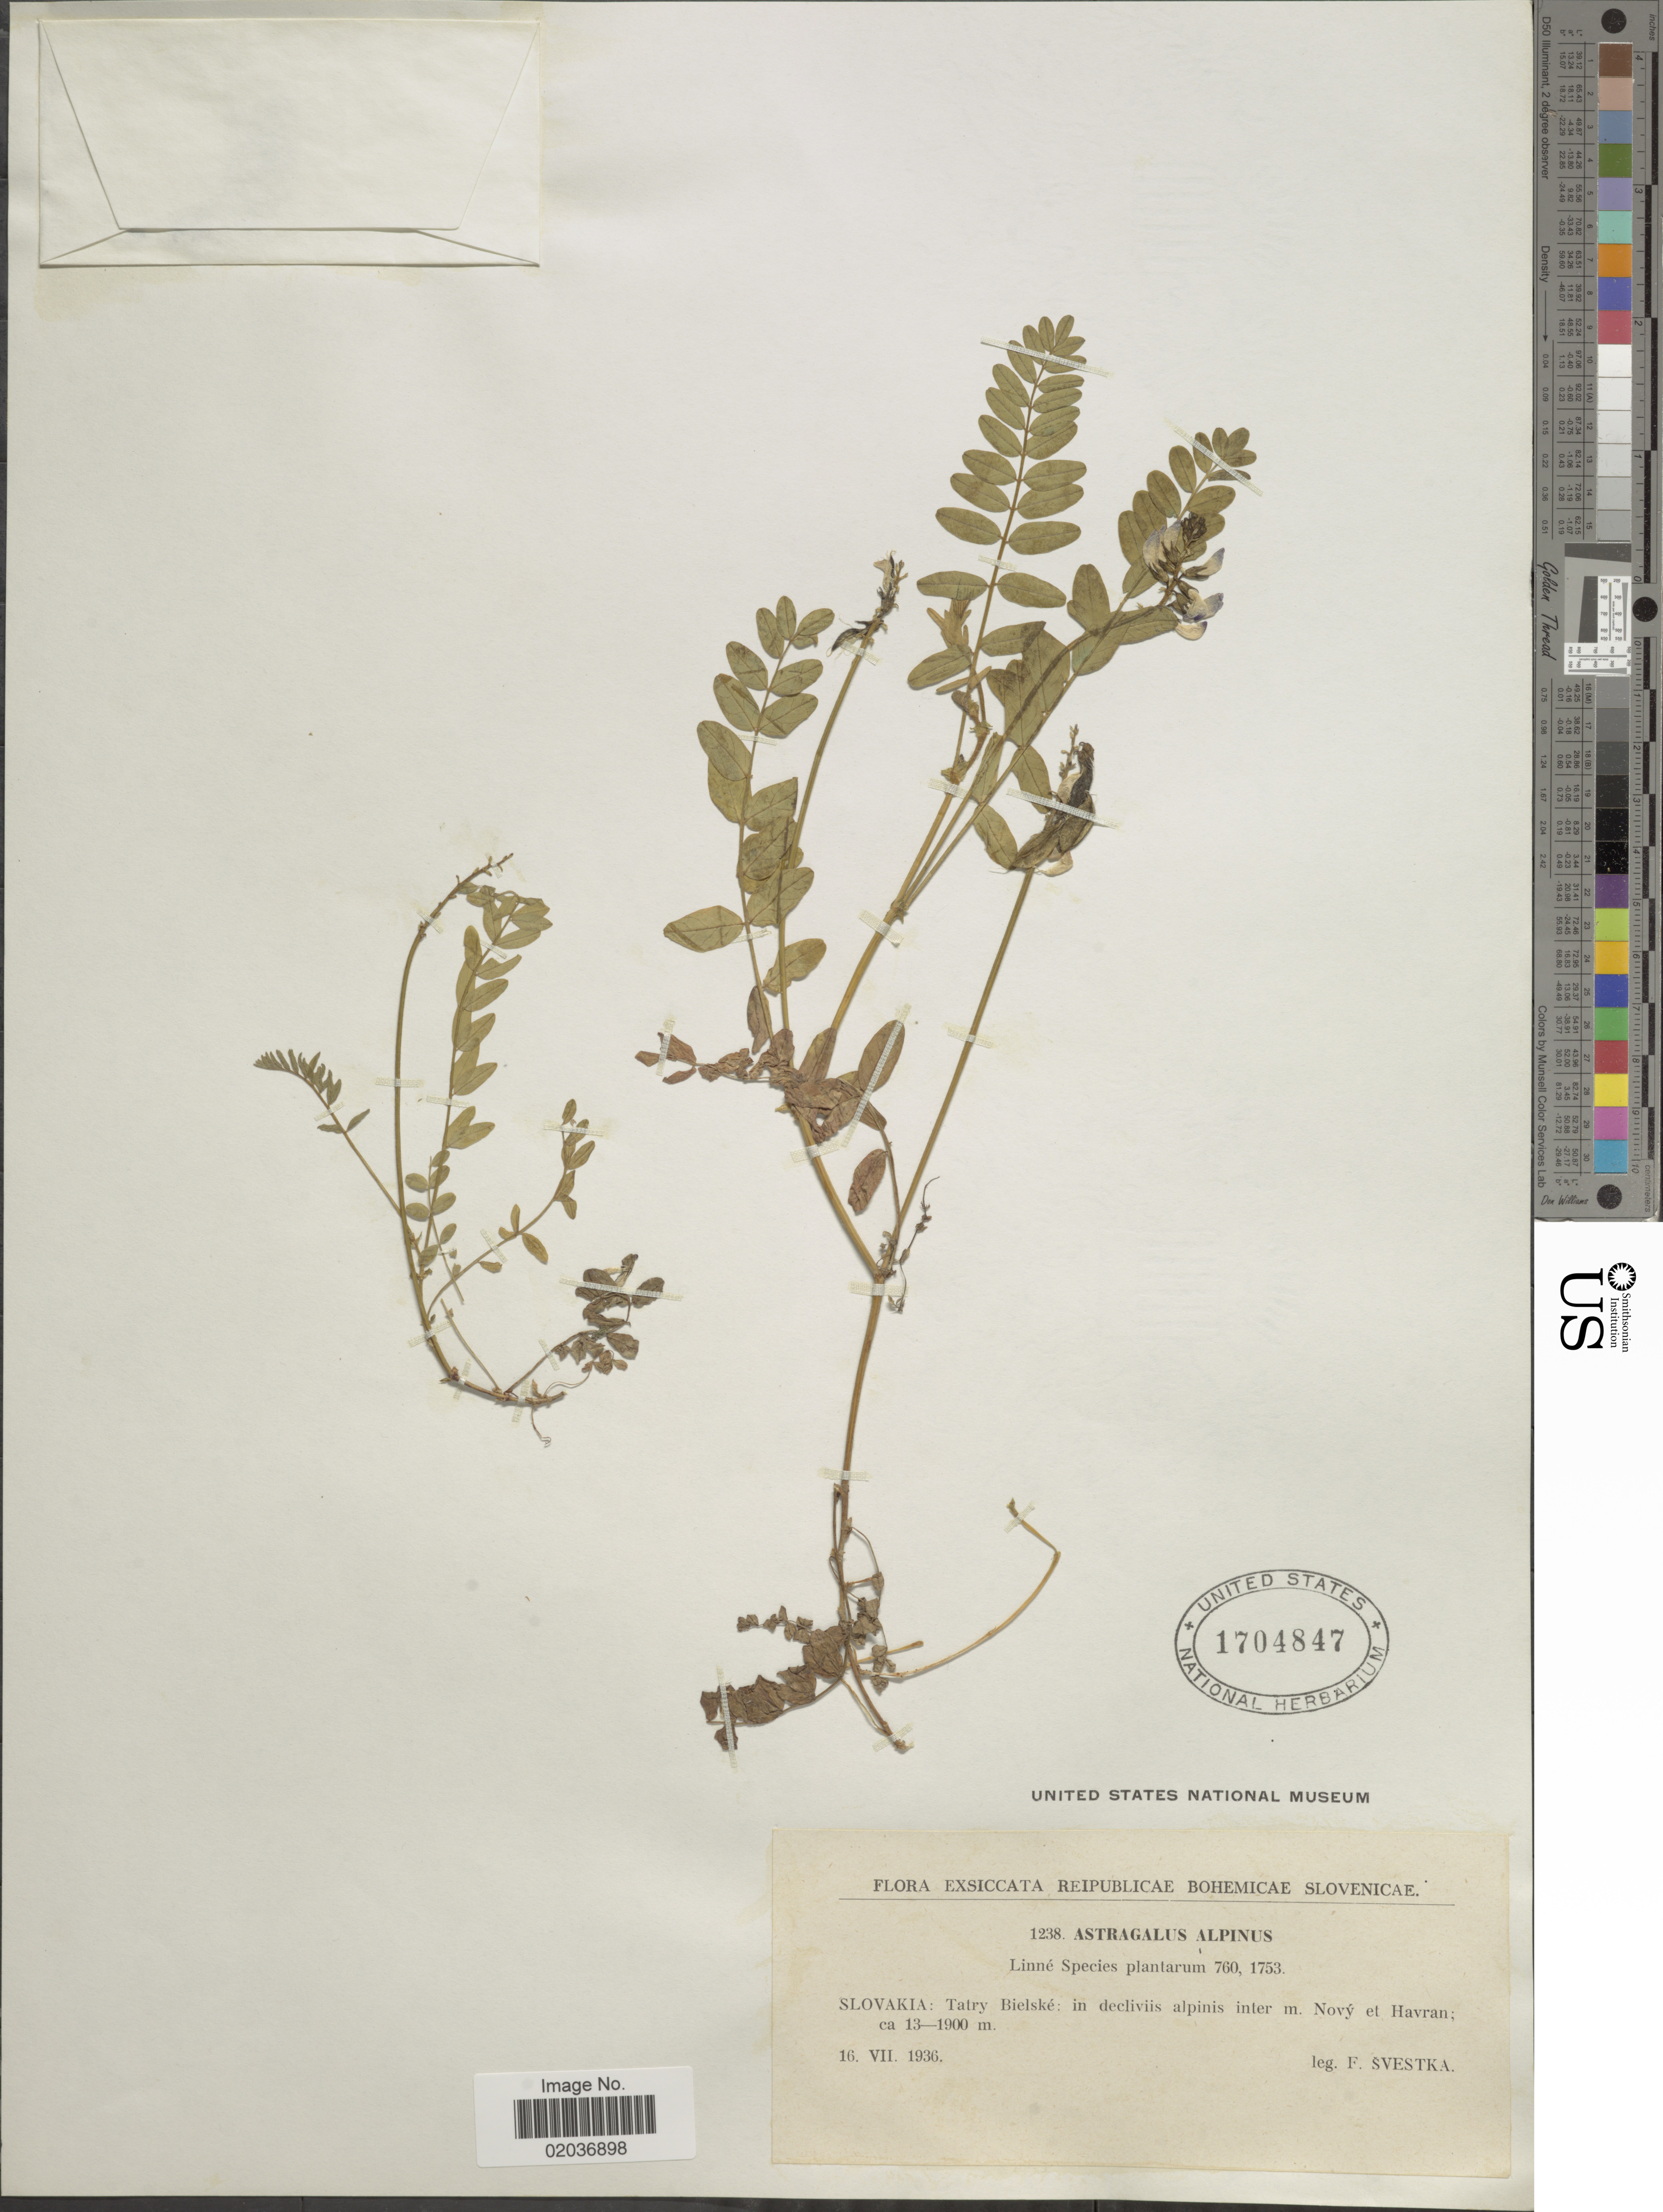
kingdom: Plantae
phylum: Tracheophyta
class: Magnoliopsida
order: Fabales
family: Fabaceae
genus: Astragalus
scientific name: Astragalus alpinus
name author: L.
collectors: F. Svestka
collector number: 1238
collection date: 1936-07-16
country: Slovakia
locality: Reipublicae Bohemicae Slovenicae. Tatry Bielské, inter m. Novy et Havran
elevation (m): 1300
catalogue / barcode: US 1704847